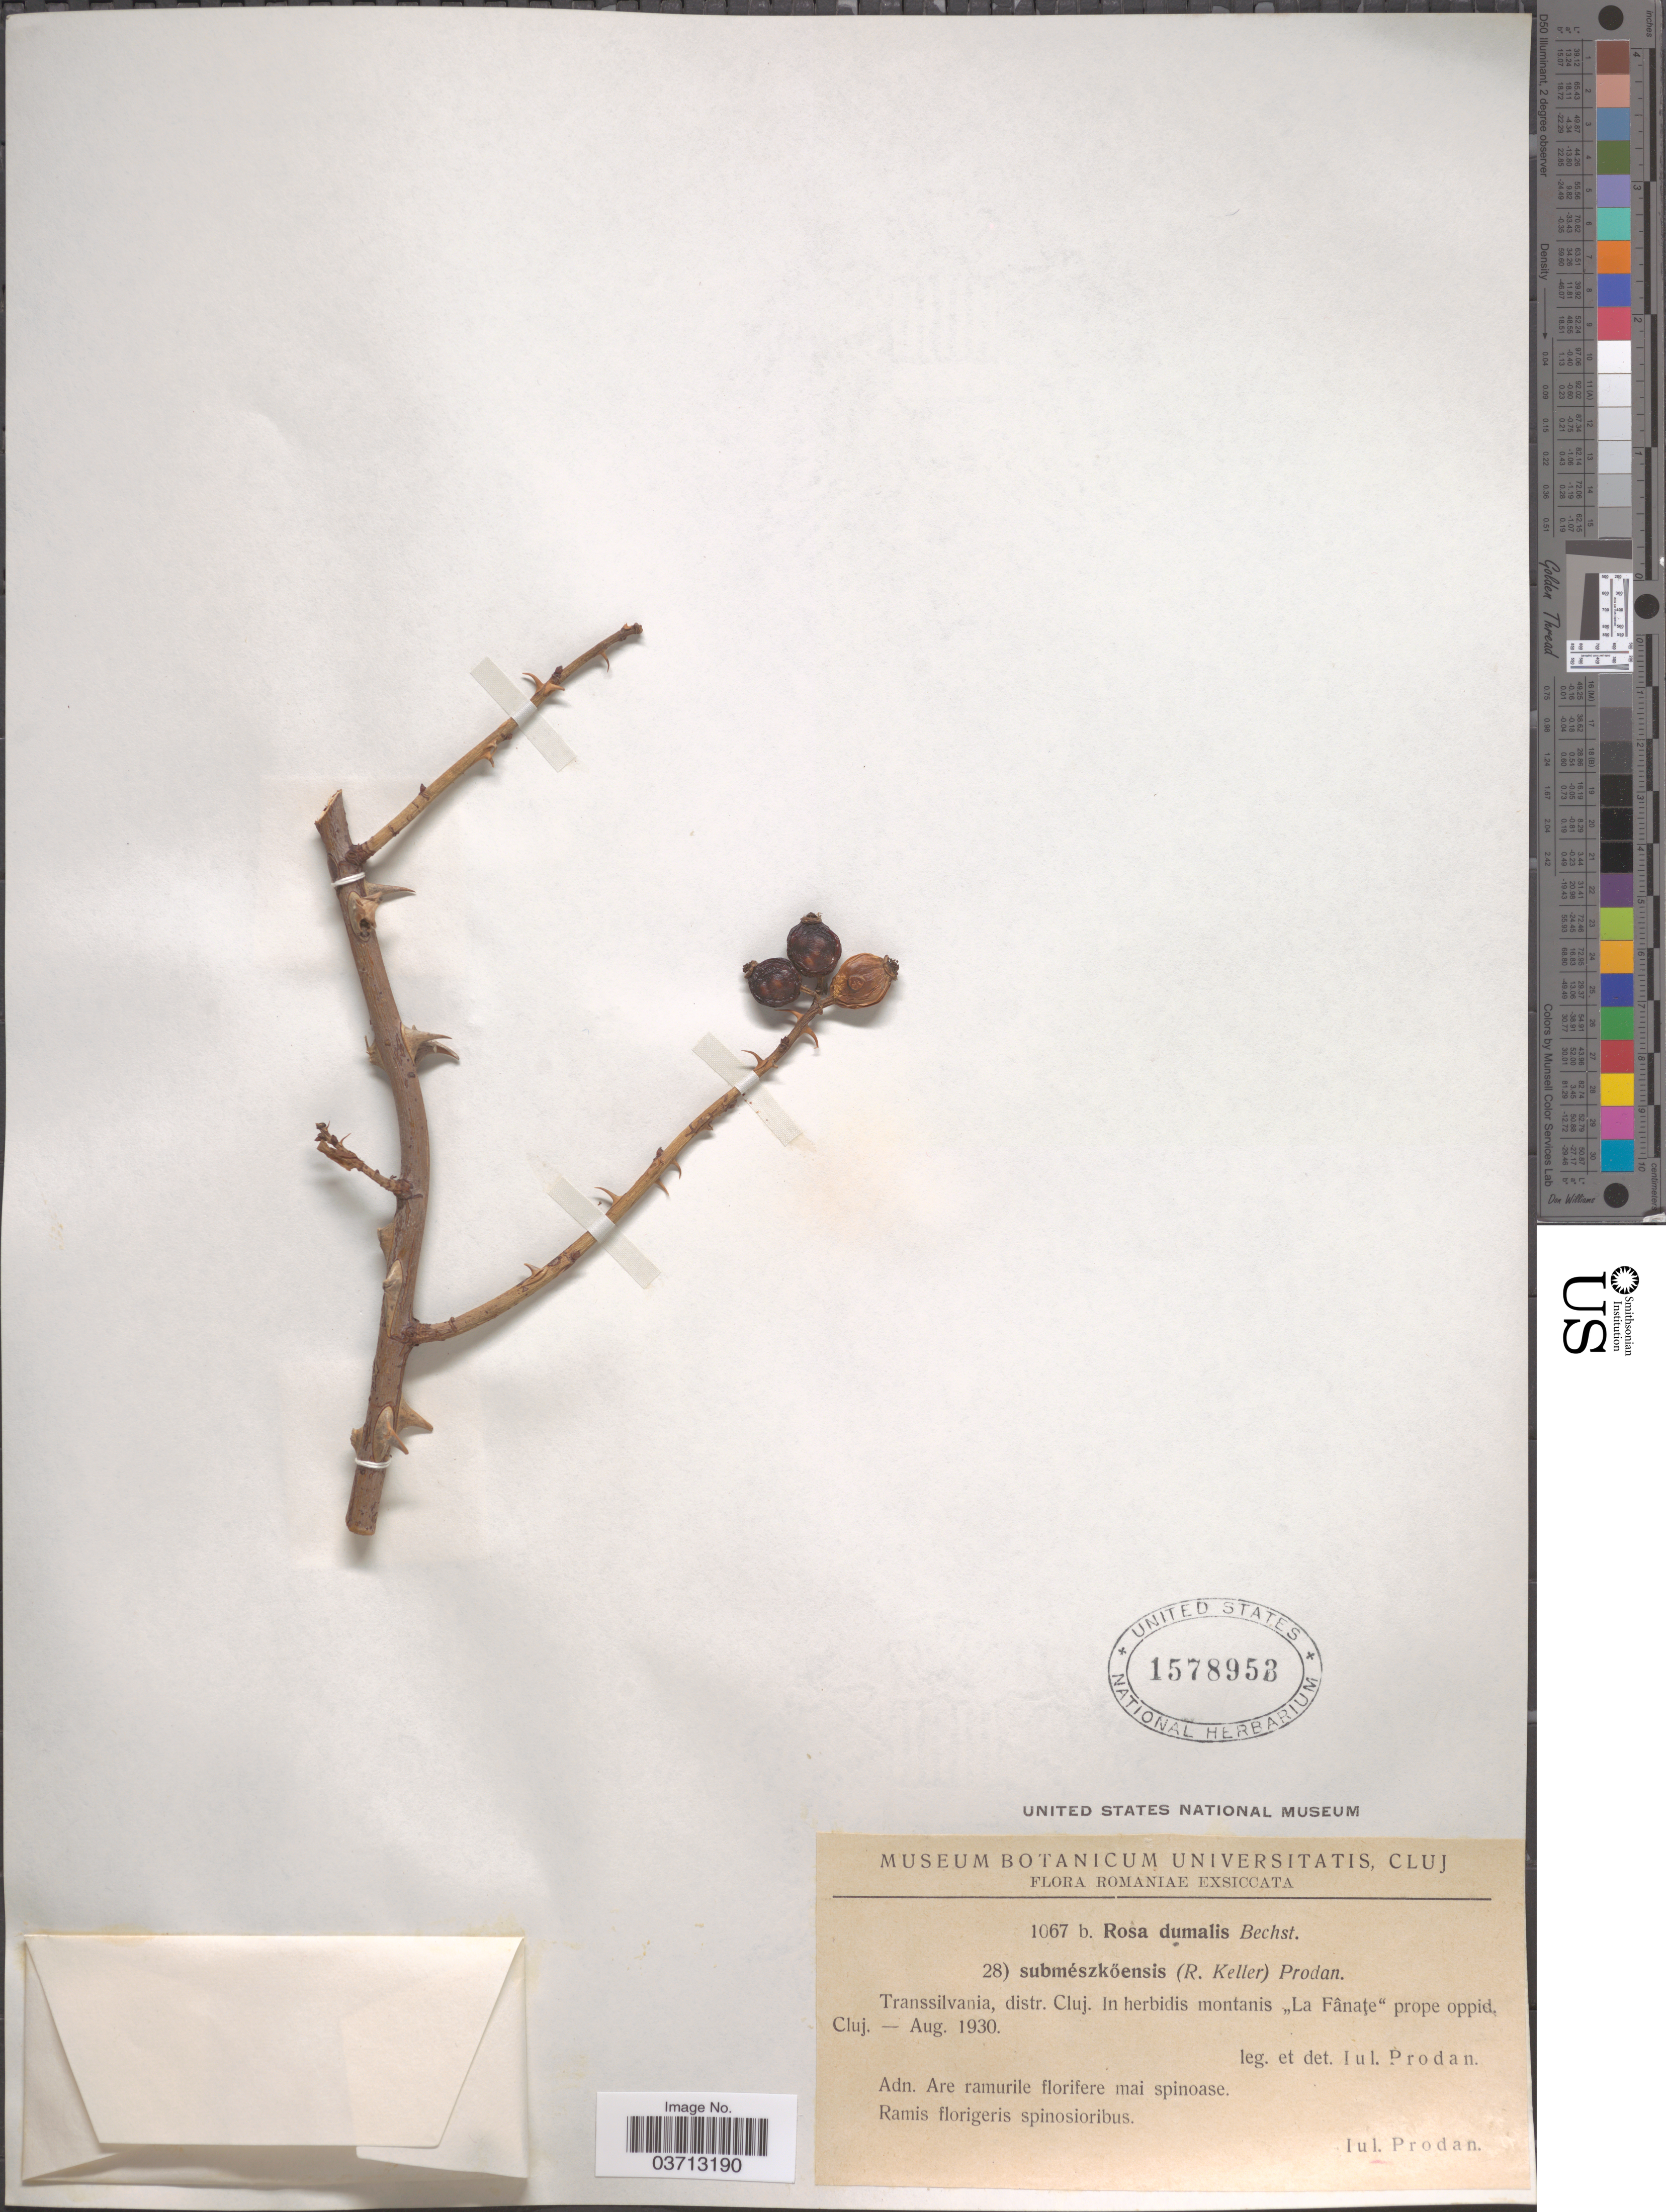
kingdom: Plantae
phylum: Tracheophyta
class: Magnoliopsida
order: Rosales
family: Rosaceae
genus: Rosa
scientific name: Rosa dumalis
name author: Bechst.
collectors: J. Prodan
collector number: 1067 b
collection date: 1930-08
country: Romania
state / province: Cluj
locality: Transsilvania, distr. Cluj. In herbidis montanis "La Fânaţe" prope oppid.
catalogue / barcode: US 1578953